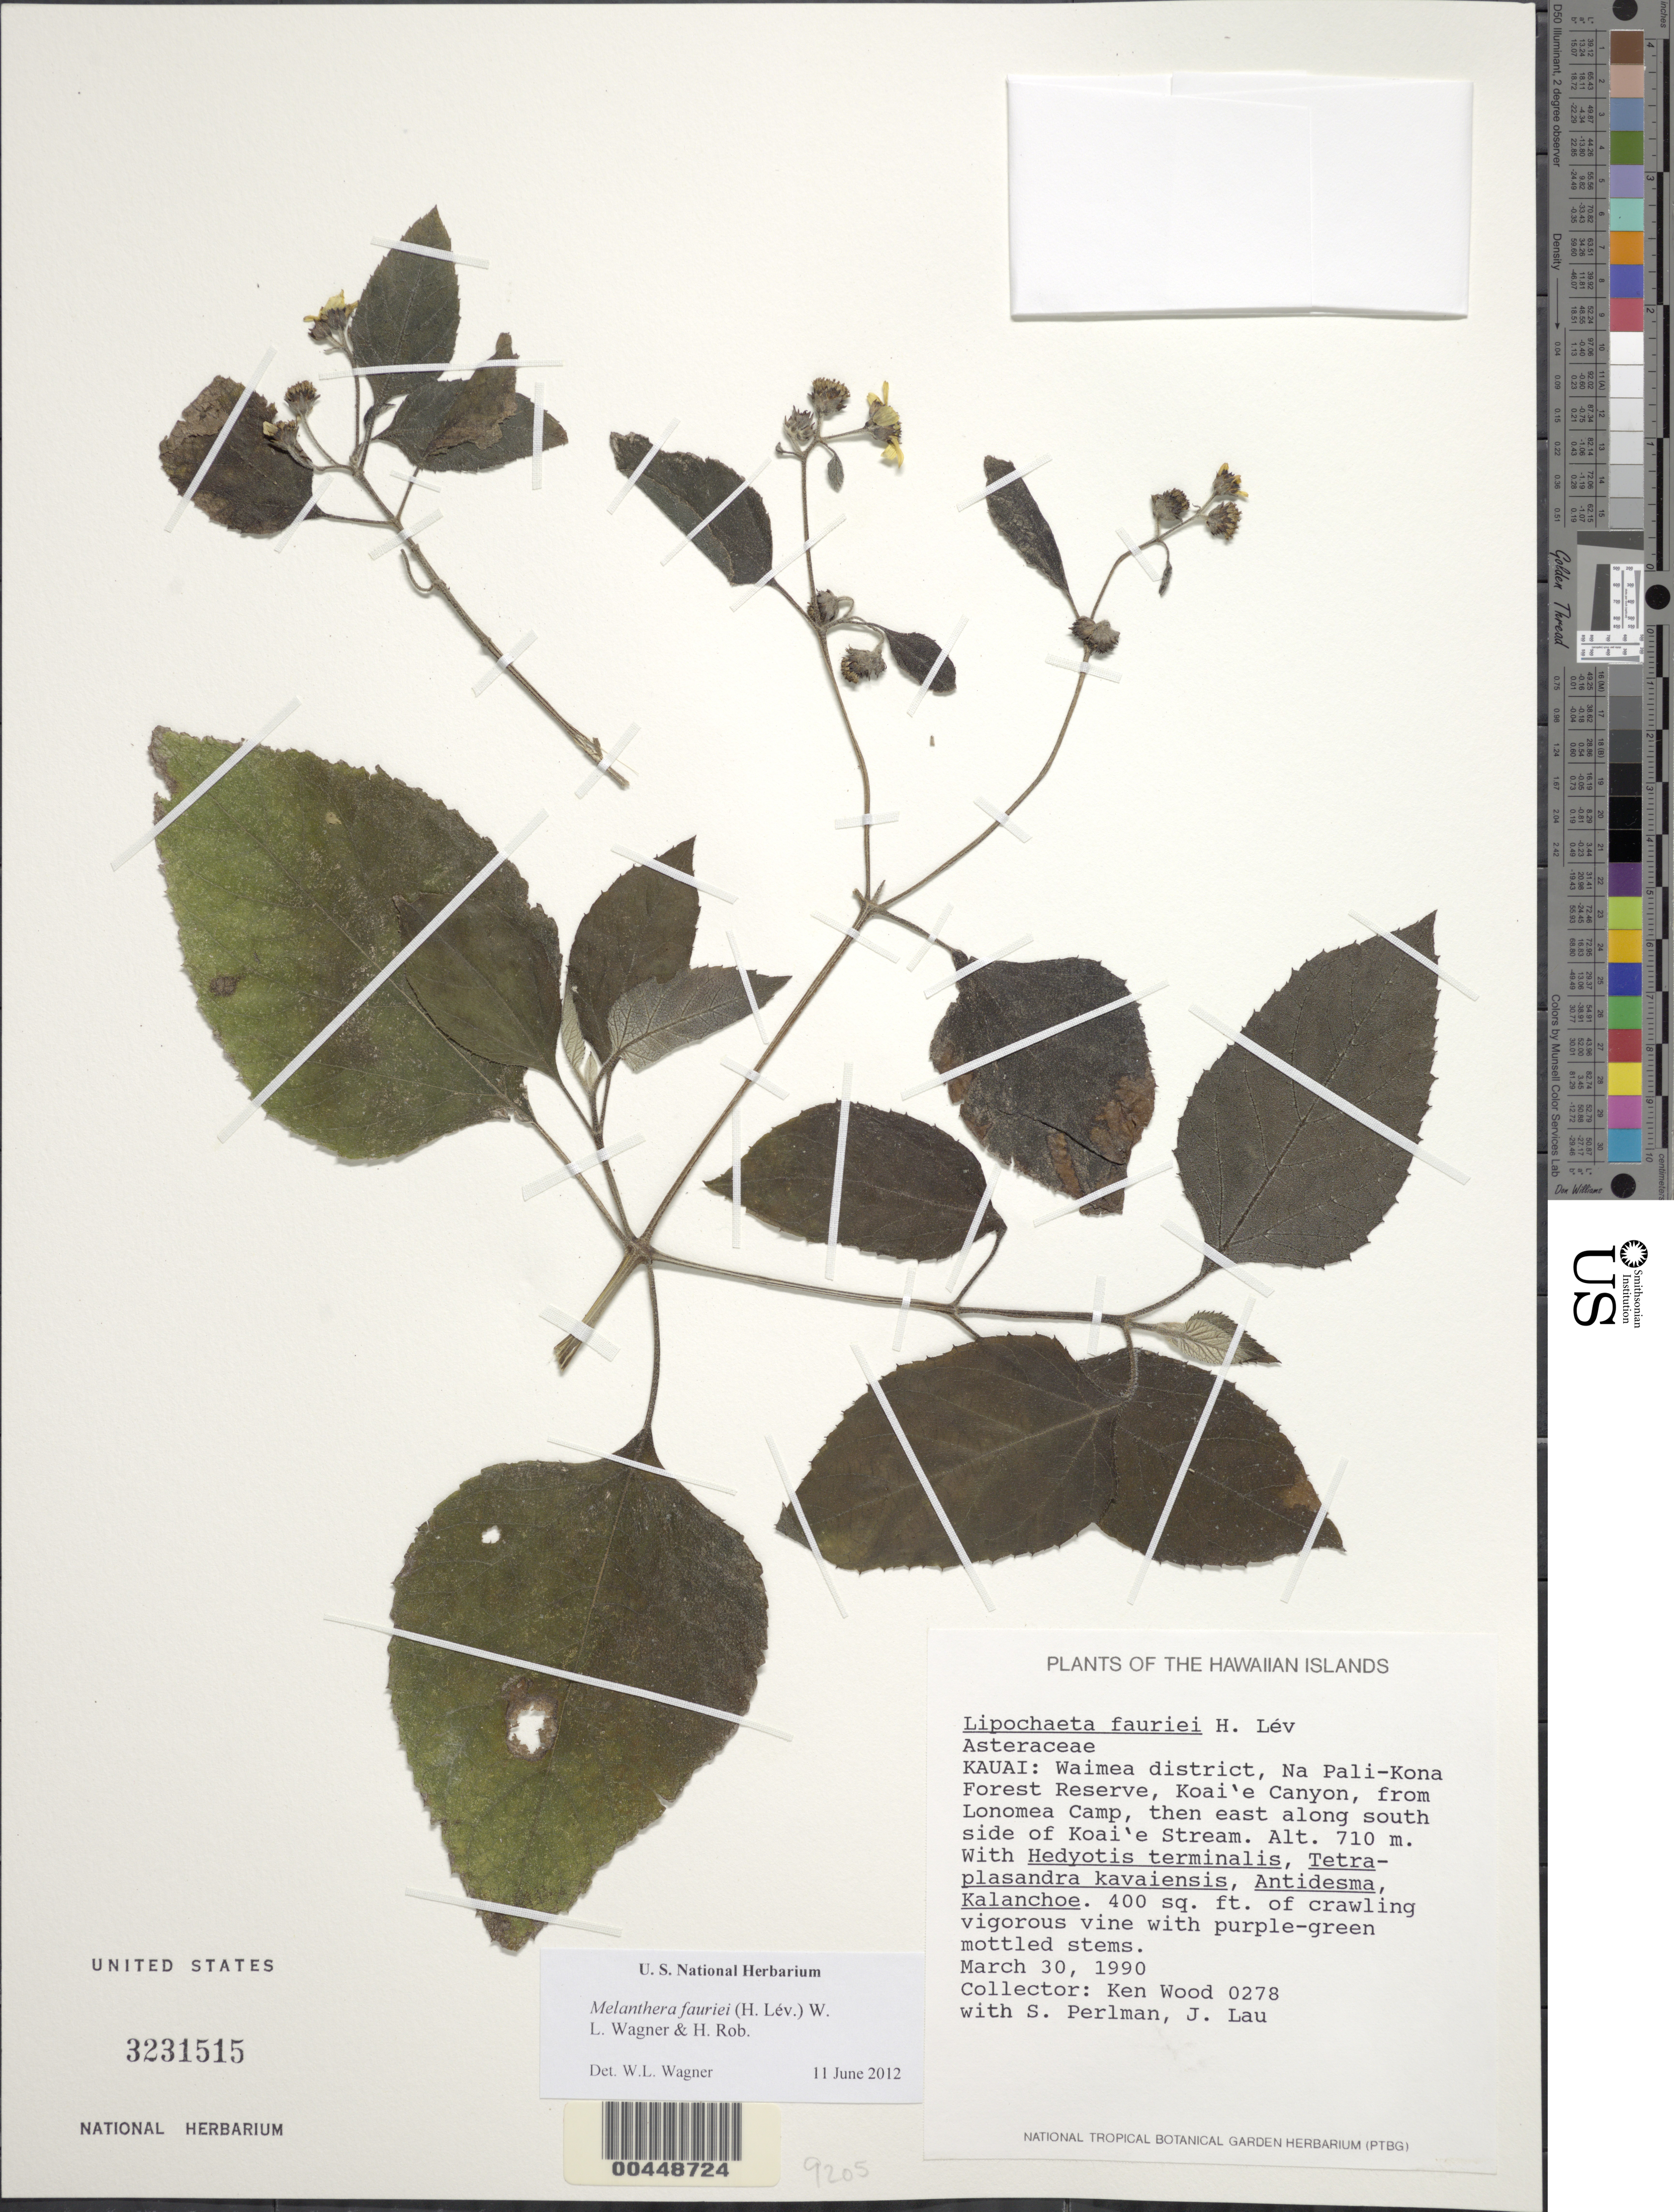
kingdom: Plantae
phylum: Tracheophyta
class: Magnoliopsida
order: Asterales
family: Asteraceae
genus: Wollastonia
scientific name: Wollastonia fauriei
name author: (H. Lév.) Orchard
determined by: Wagner, W. L., (BOT), Smithsonian Institution - National Museum of Natural History (UNITED STATES)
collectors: K. R. Wood, S. P. Perlman & J. Lau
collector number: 0278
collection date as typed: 30 Mar 1990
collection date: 1990-03-30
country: United States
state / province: Hawaii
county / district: Kauai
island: Kaua'i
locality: Waimea Dist., Na Pali Kona For Res, Koaie Canyon, from Lonomea Camp, then E along S side of Koaie Stream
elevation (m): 710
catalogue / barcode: US 3231515